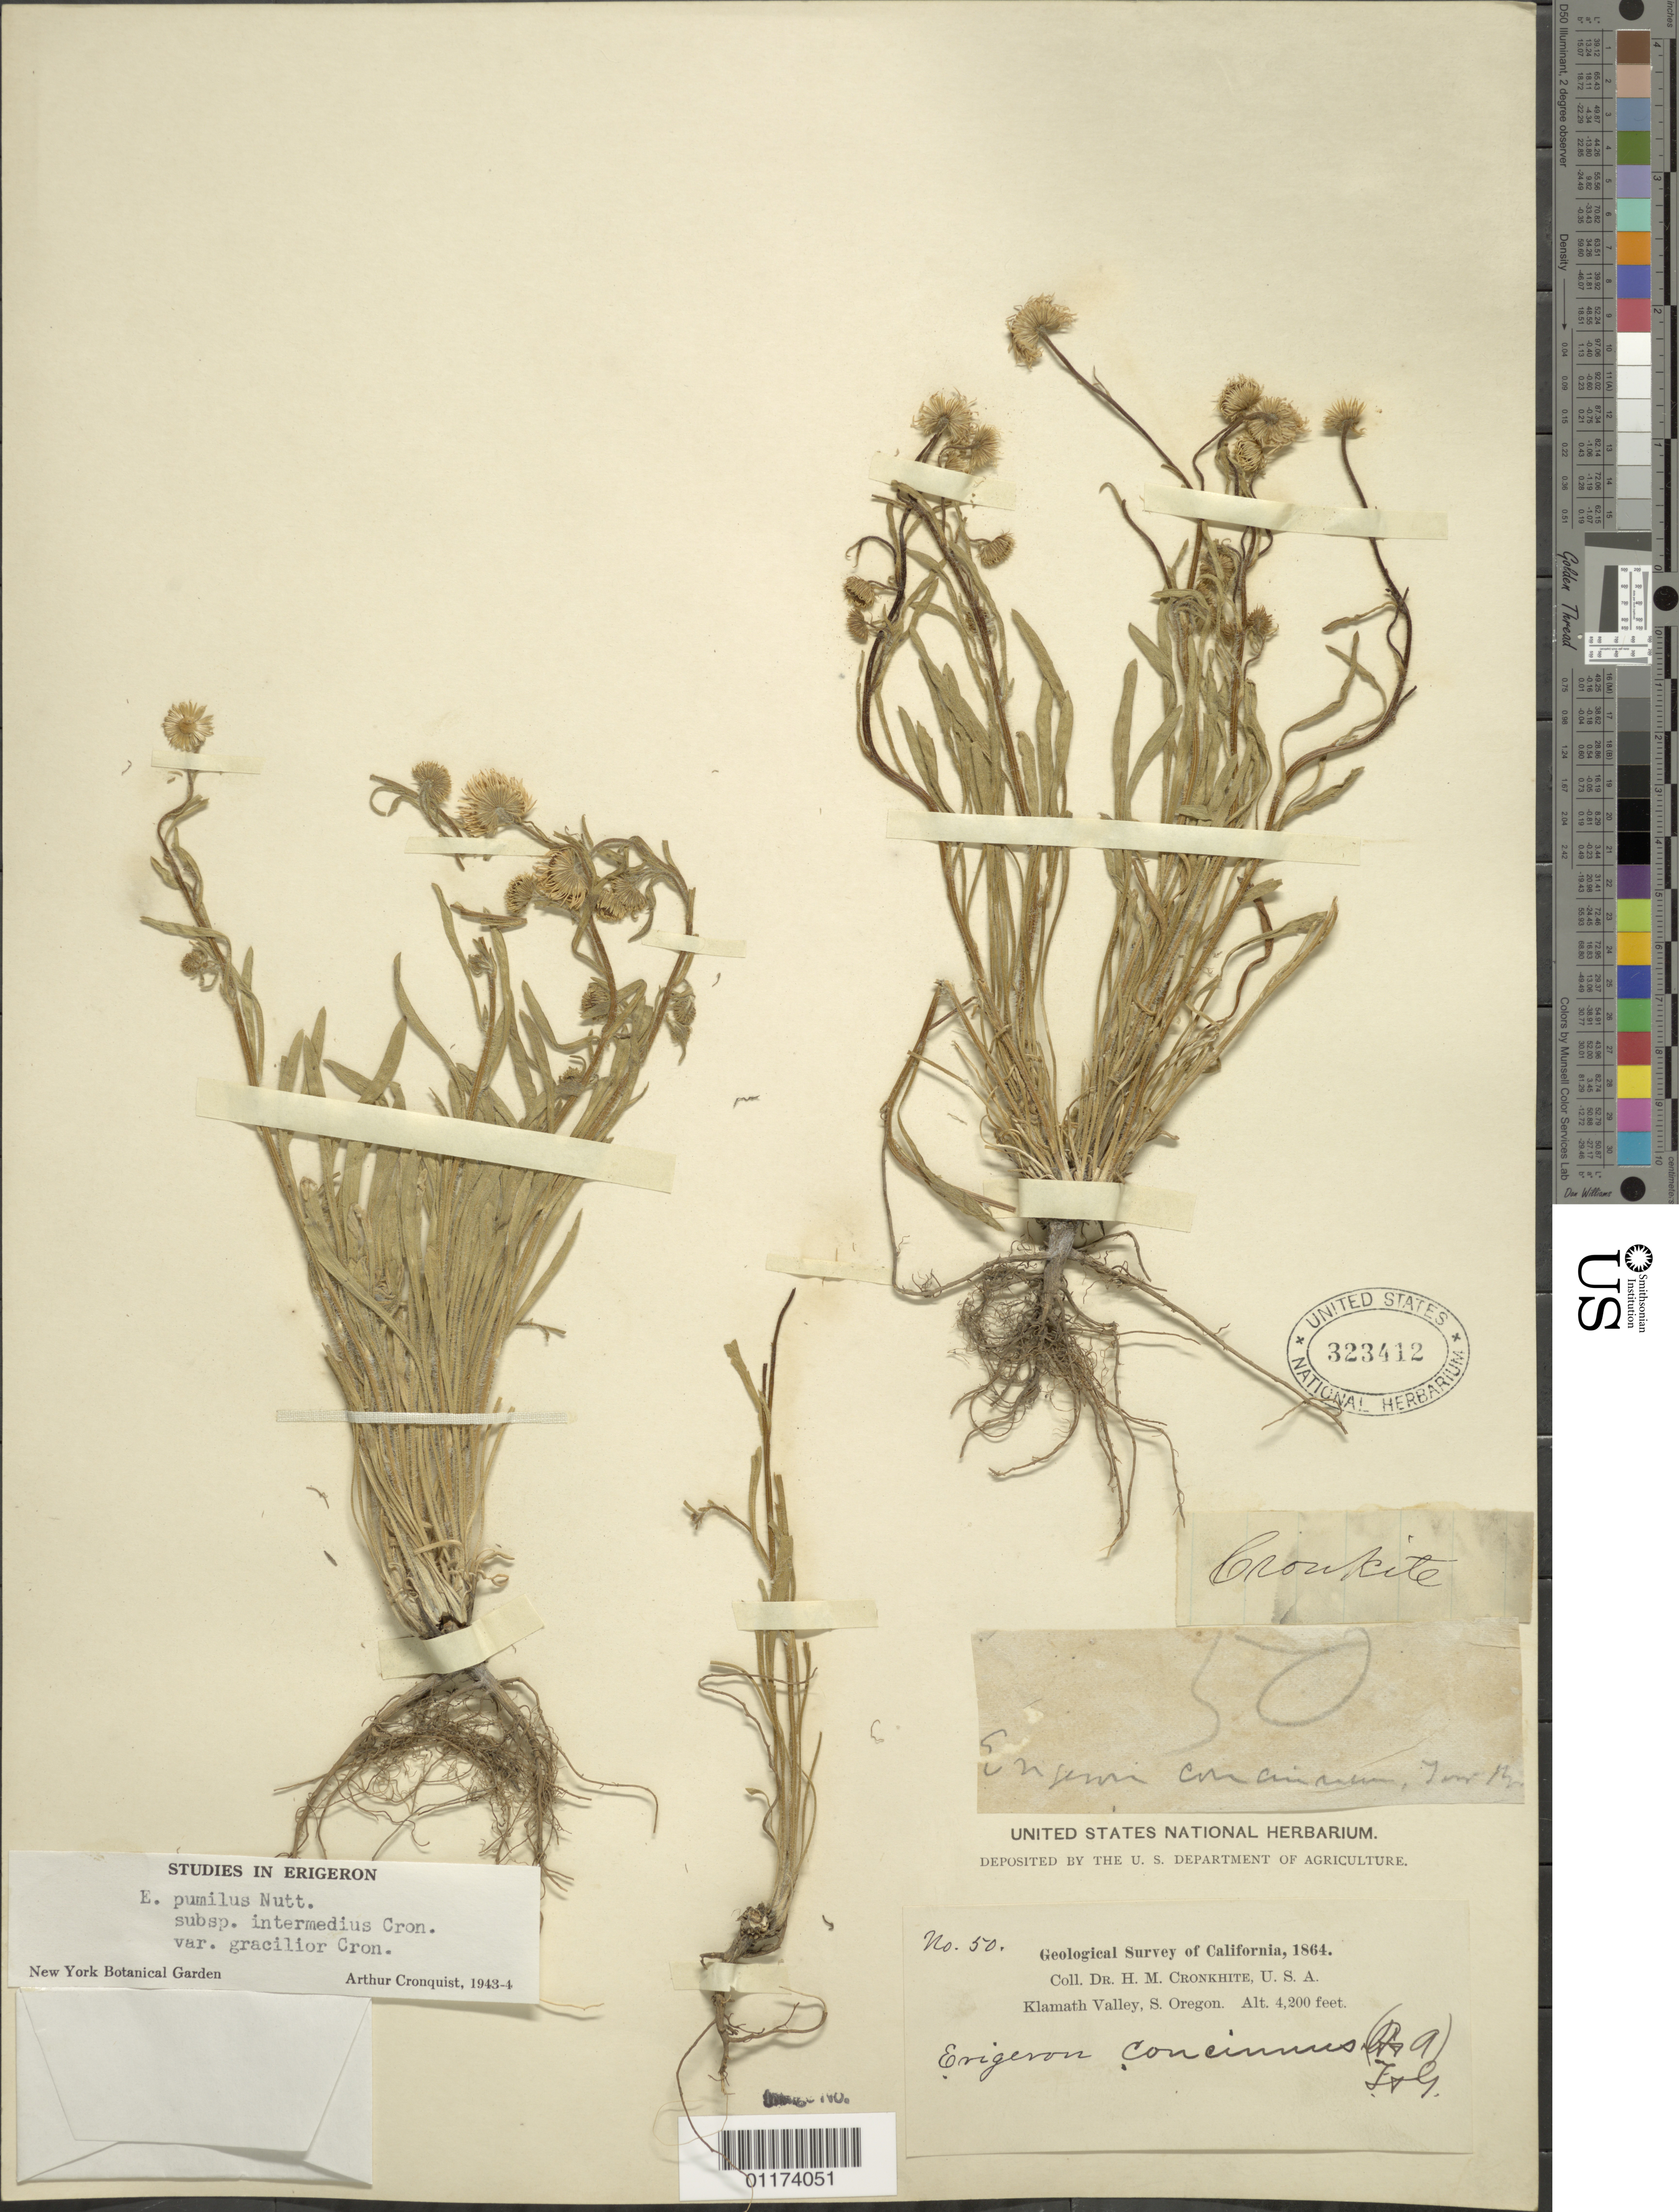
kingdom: Plantae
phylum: Tracheophyta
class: Magnoliopsida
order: Asterales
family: Asteraceae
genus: Erigeron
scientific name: Erigeron pumilus subsp. intermedius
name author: Cronq.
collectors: H. M. Cronkhite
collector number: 50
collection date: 1864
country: United States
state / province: Oregon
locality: Klamath Valley, S. Oregon.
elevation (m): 1280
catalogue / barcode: US 323412